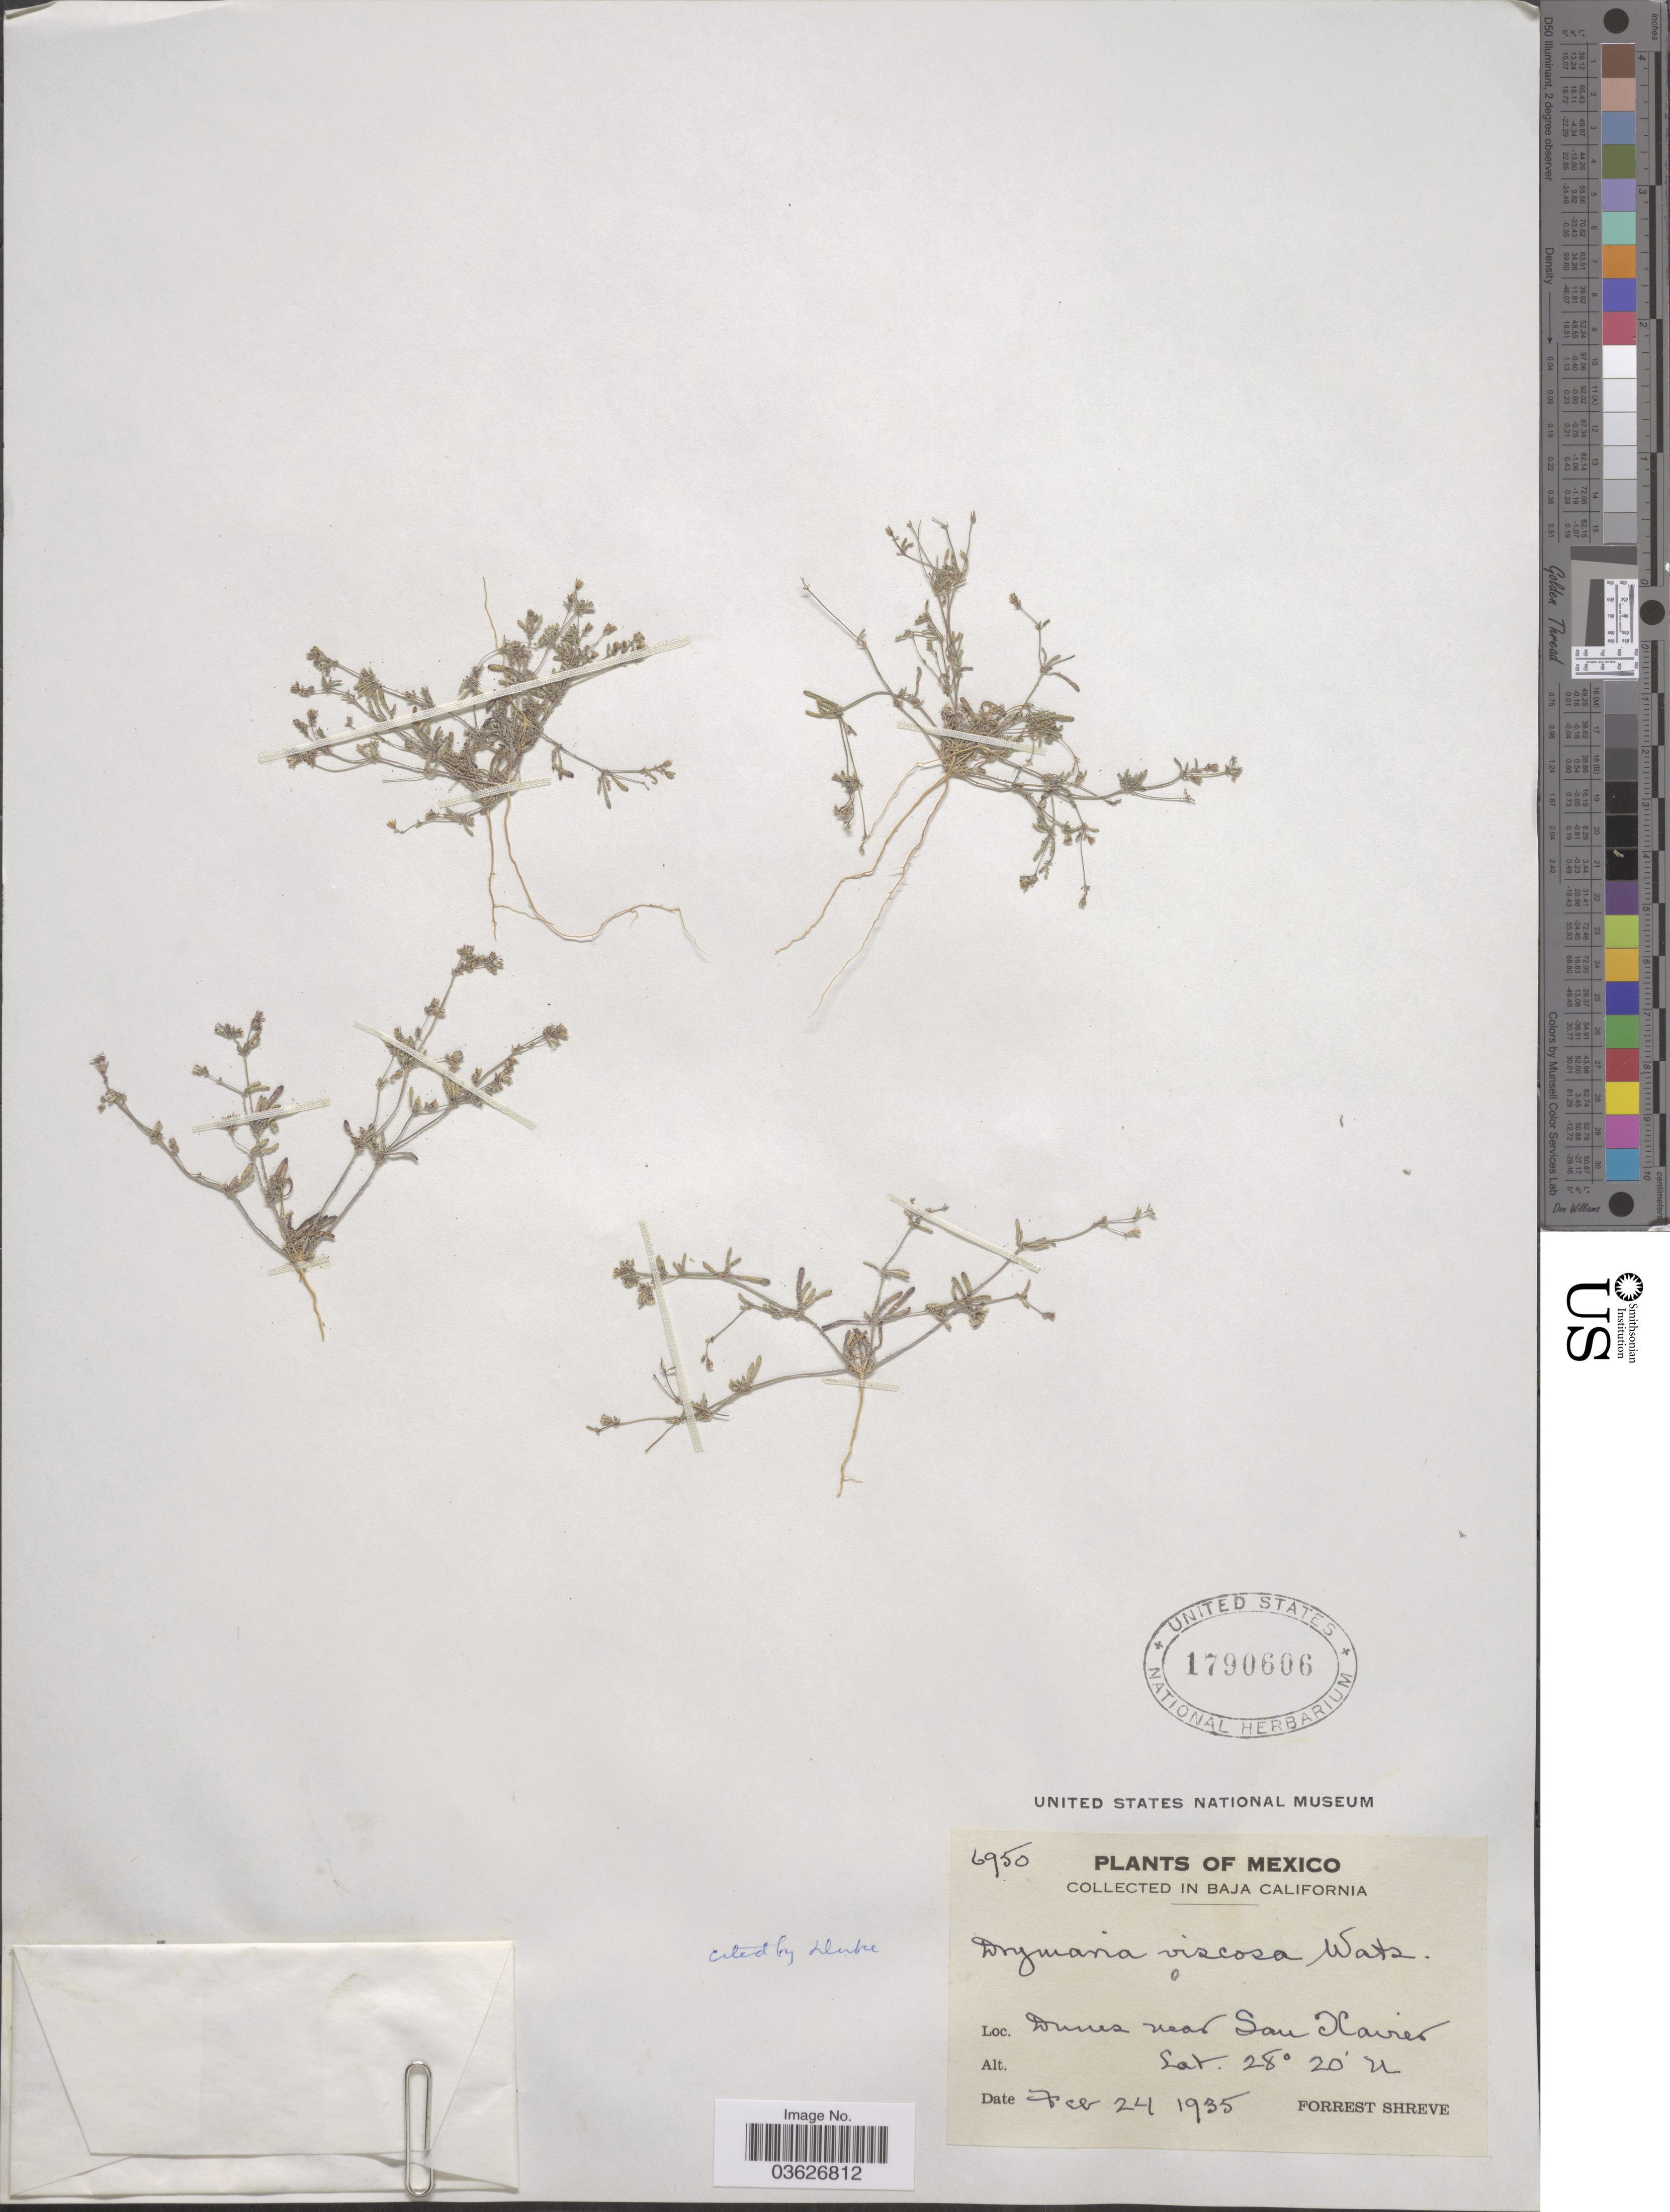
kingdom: Plantae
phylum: Tracheophyta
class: Magnoliopsida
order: Caryophyllales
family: Caryophyllaceae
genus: Drymaria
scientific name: Drymaria viscosa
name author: S. Watson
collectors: F. Shreve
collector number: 6950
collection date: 1935-02-24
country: Mexico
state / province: Baja California Sur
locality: Dunes near San Xavier.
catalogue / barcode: US 1790606